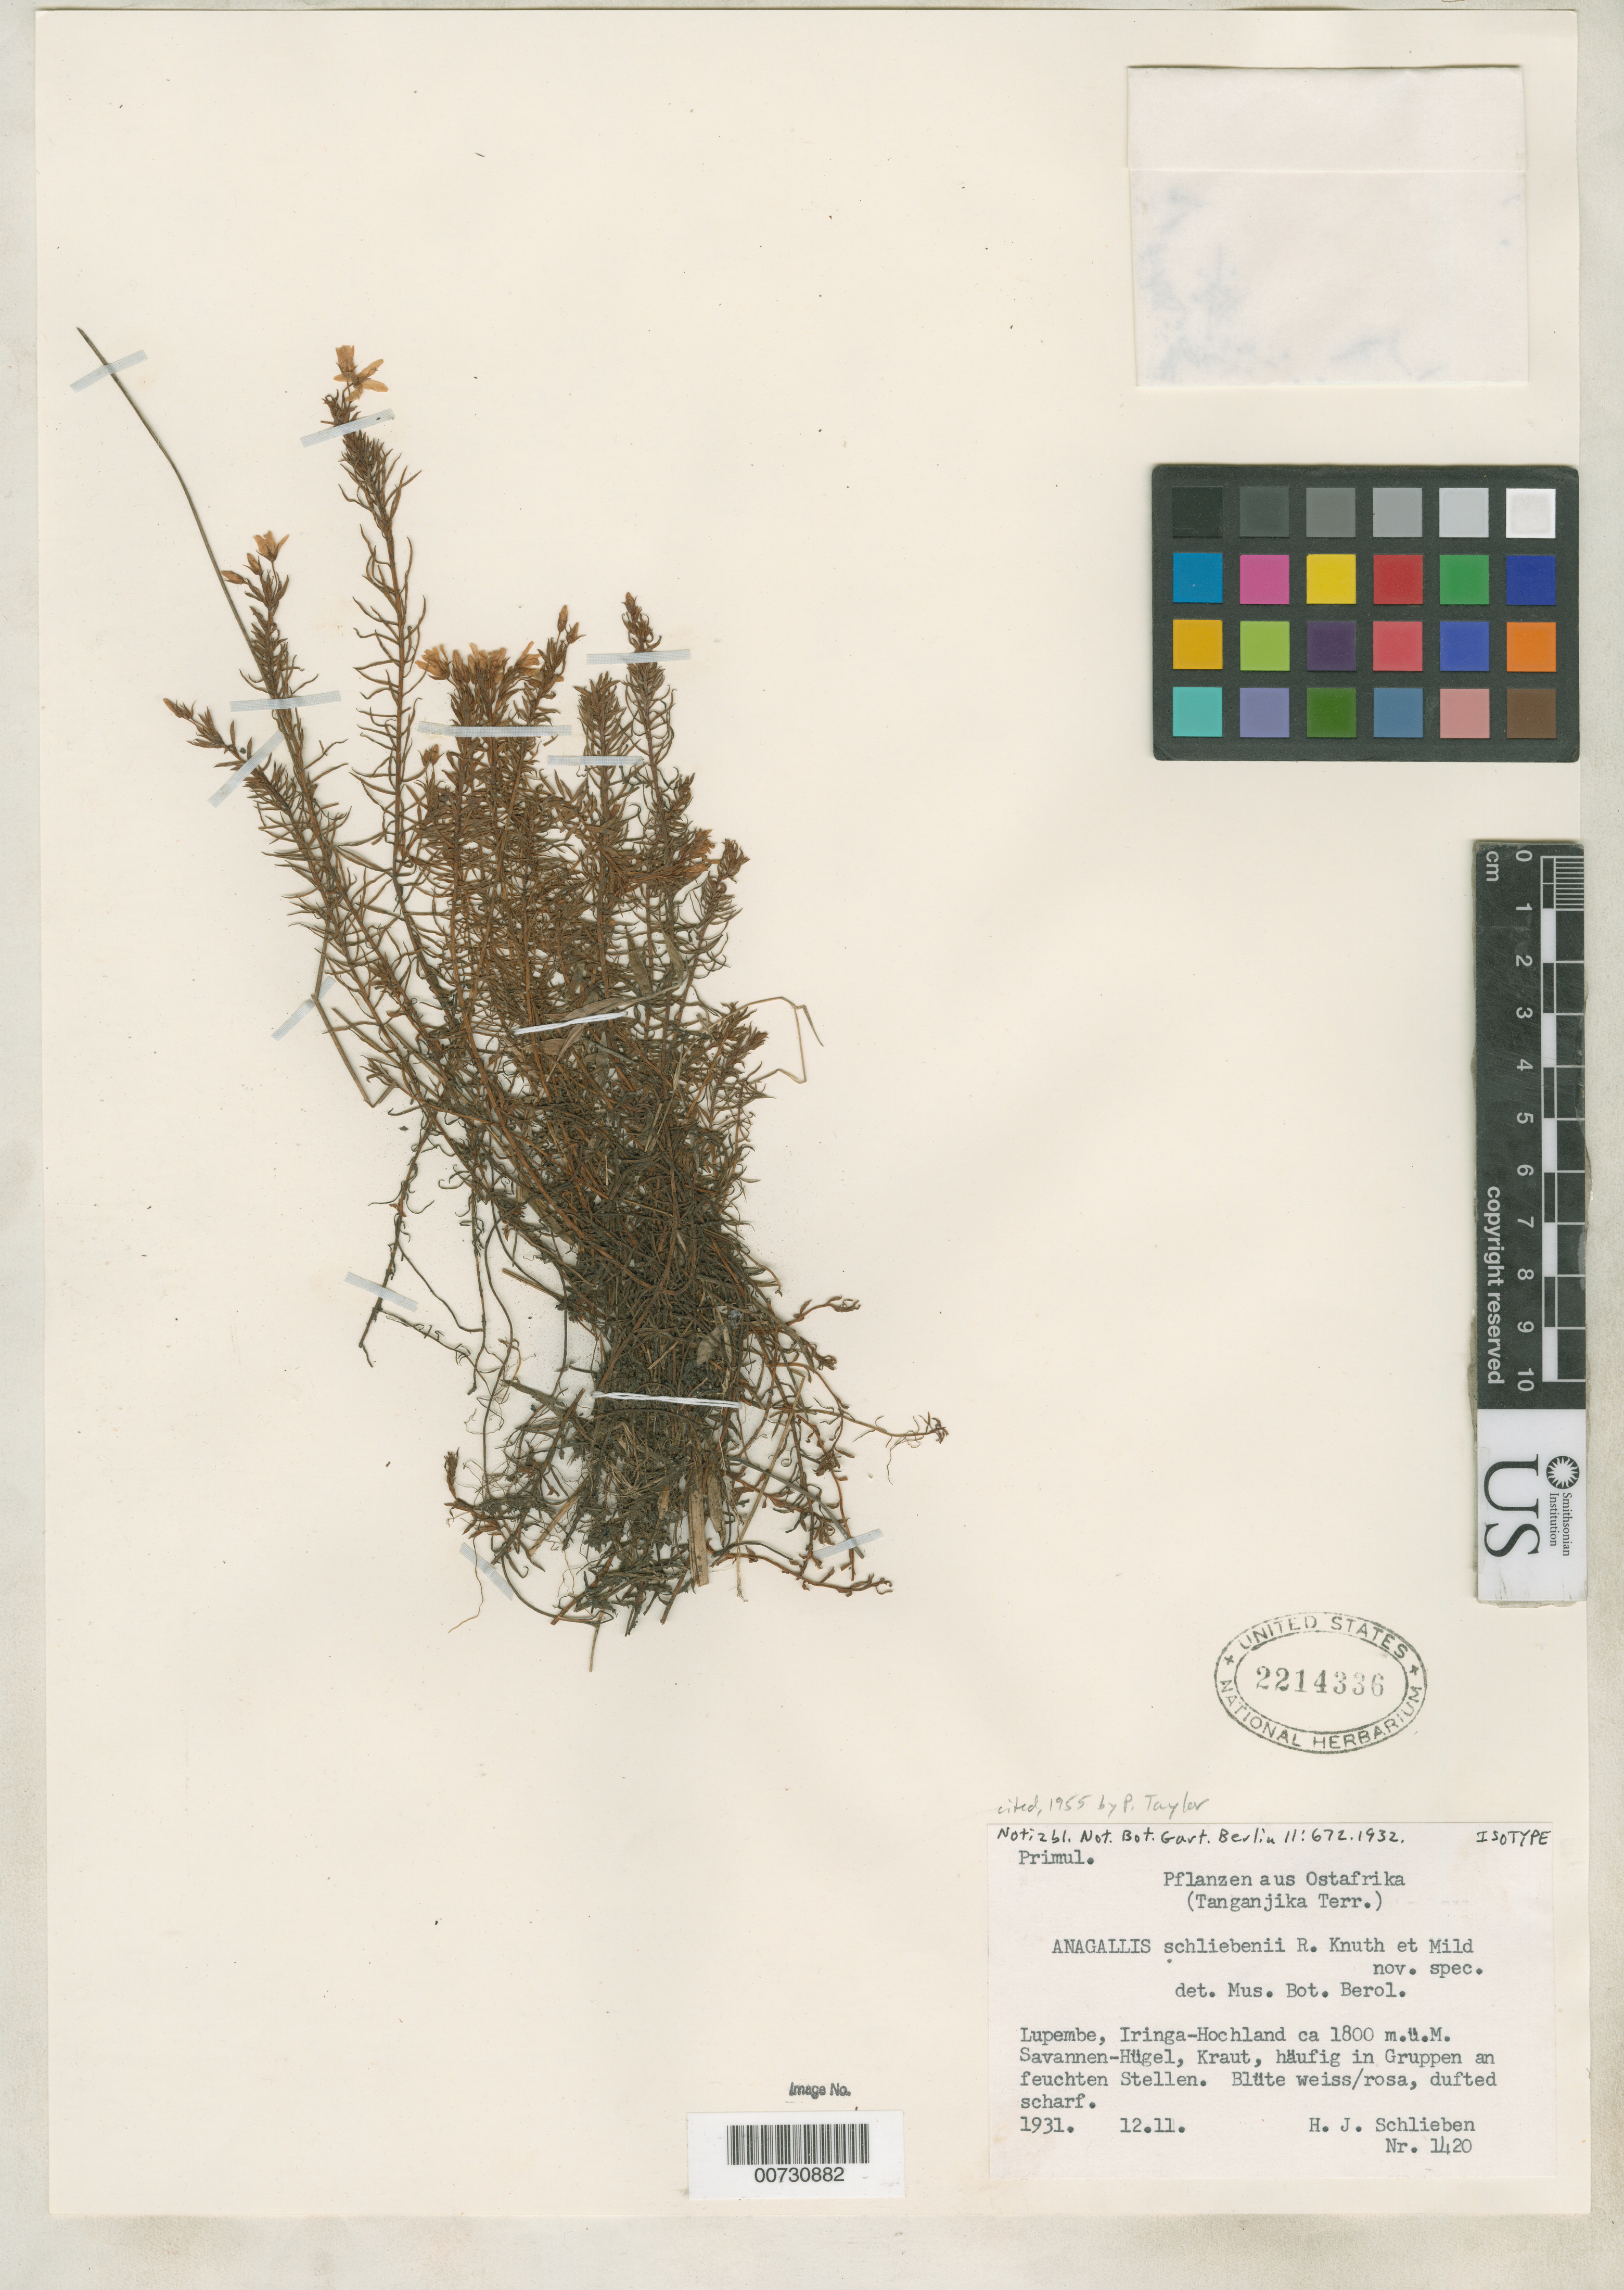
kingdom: Plantae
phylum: Tracheophyta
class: Magnoliopsida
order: Ericales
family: Primulaceae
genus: Anagallis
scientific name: Anagallis schliebenii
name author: R. Knuth & Mildbr.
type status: Isotype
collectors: H. J. Schlieben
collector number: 1420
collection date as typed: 12 Nov 1931 or 11 Dec 1931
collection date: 1931-11-12 or 1931-12-11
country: Tanzania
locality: Lupembe, Iringa-Hochland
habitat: Savannen-Hügel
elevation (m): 1800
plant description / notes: Cited 1955 by P. Taylor.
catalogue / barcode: US 2214336